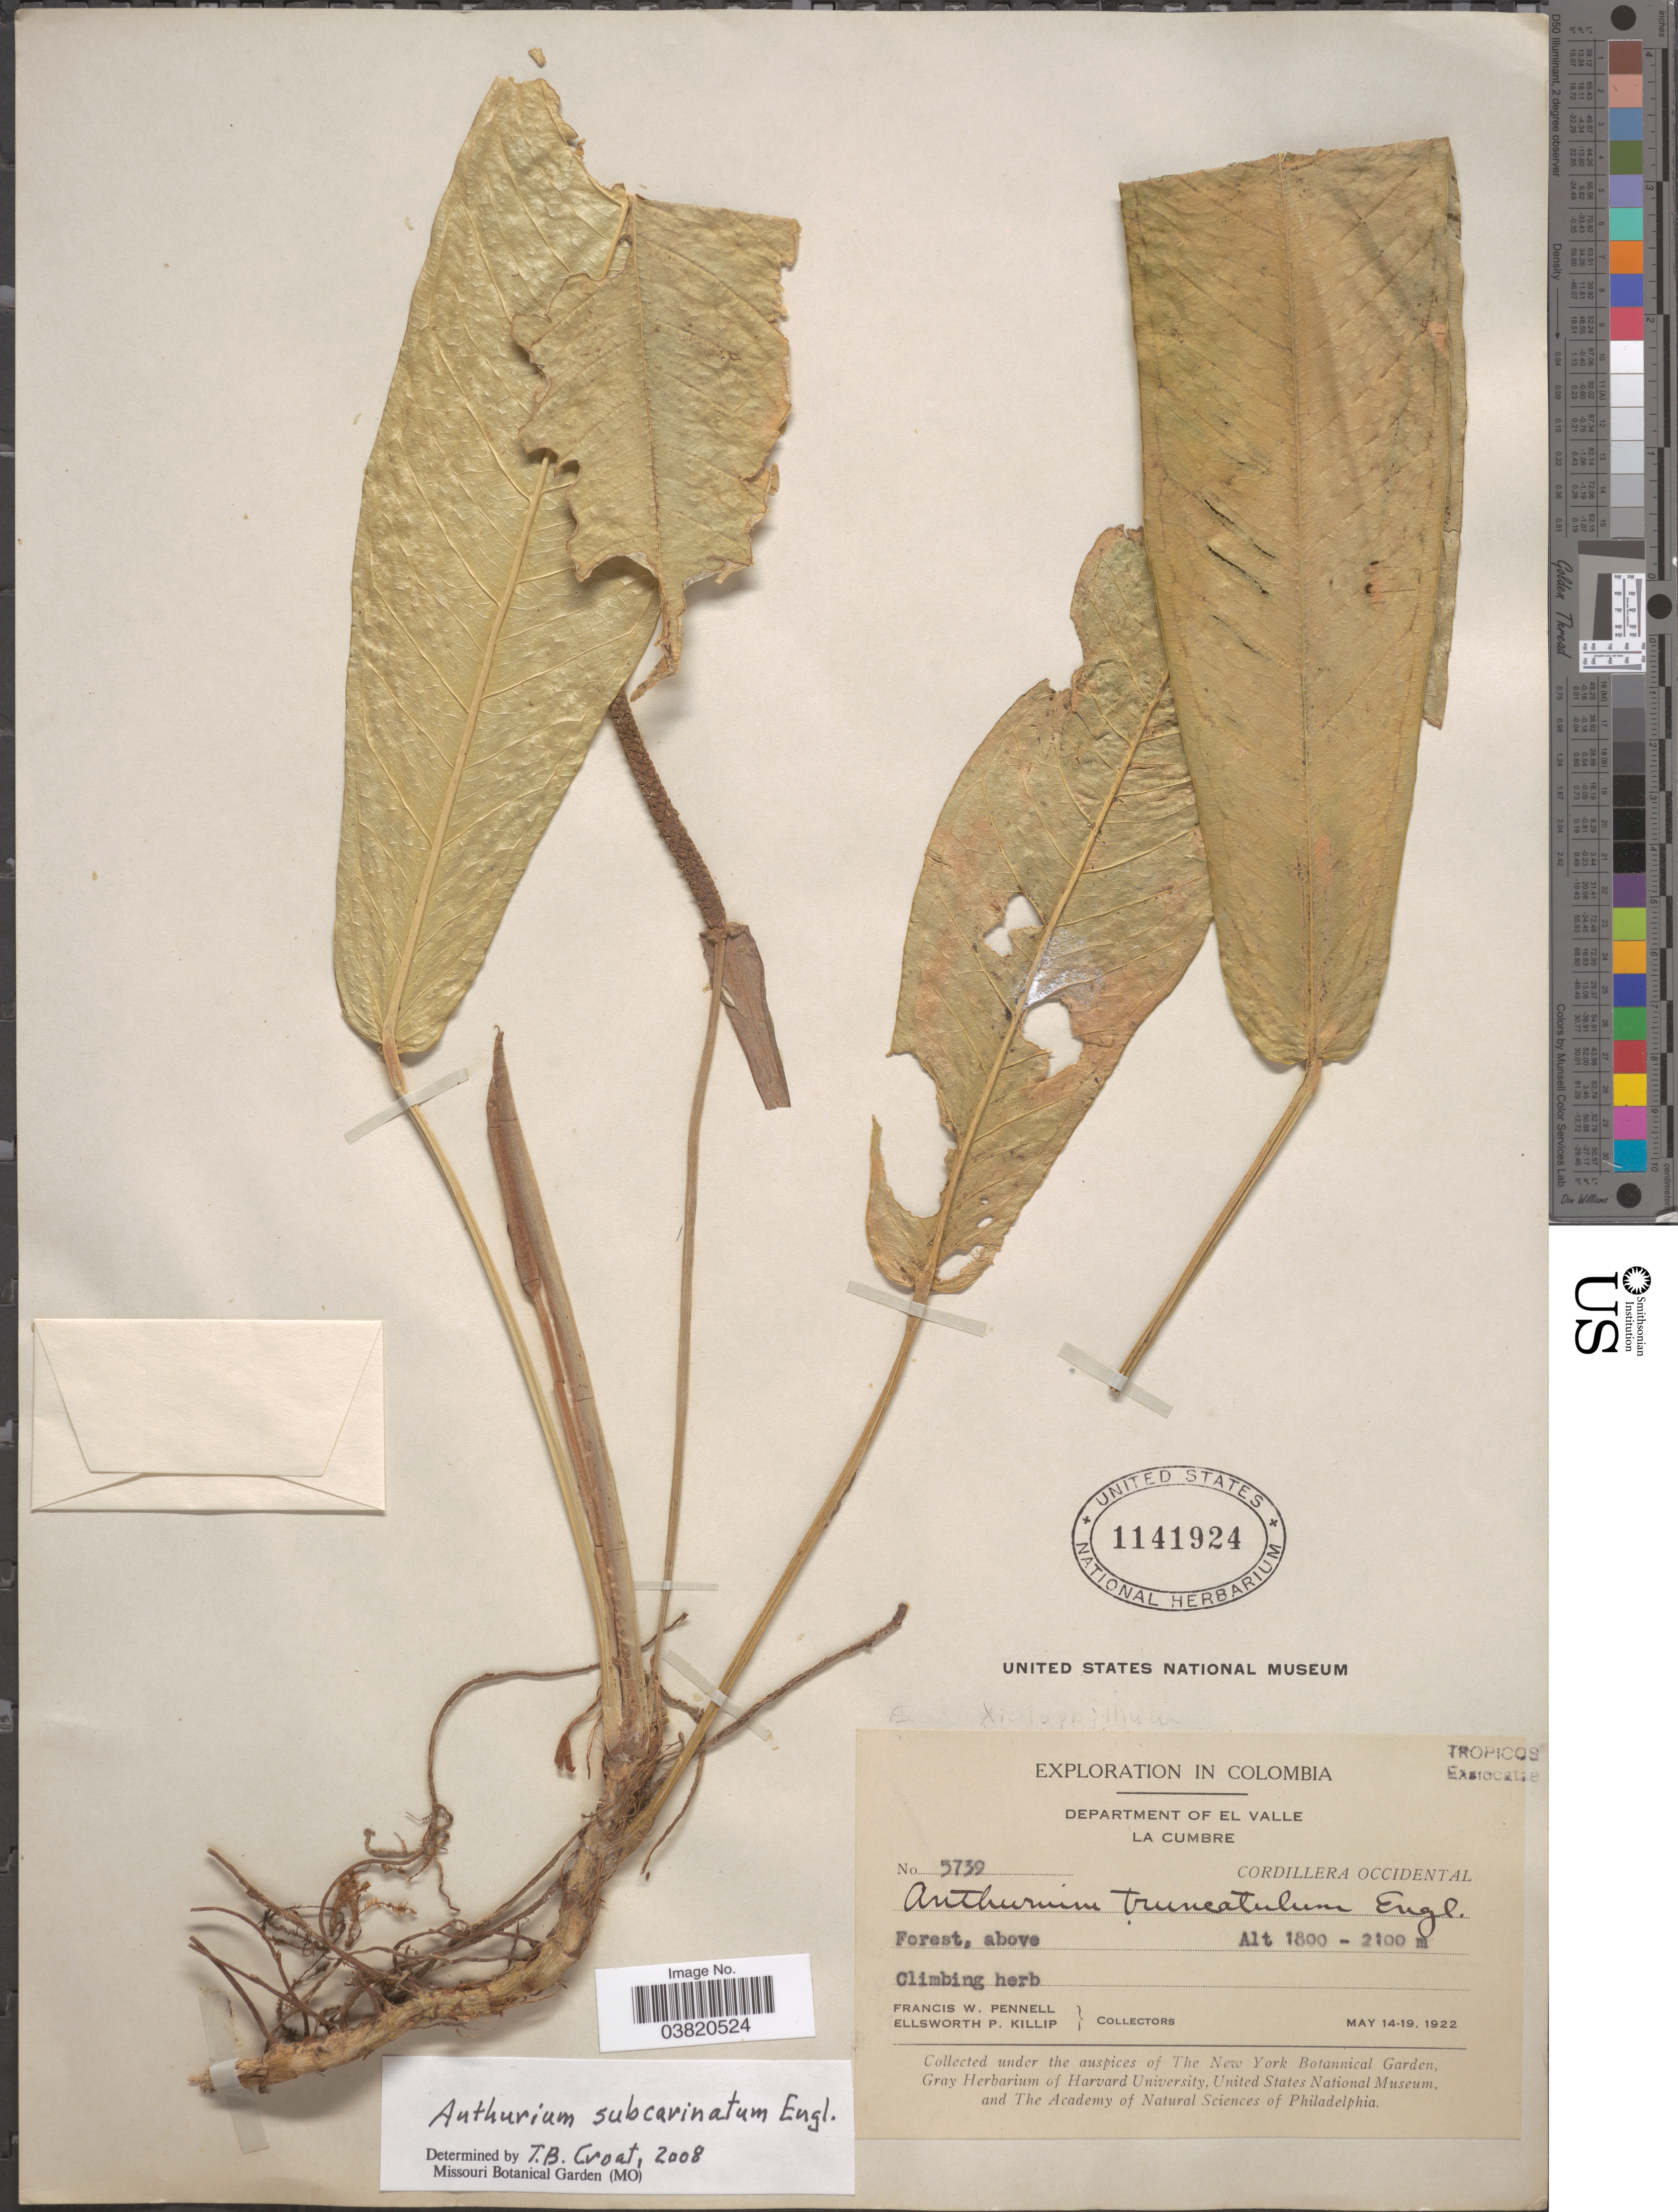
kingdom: Plantae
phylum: Tracheophyta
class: Liliopsida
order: Alismatales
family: Araceae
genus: Anthurium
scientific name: Anthurium subcarinatum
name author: Engl.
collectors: F. W. Pennell & E. P. Killip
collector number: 5739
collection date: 1922-05-14/1922-05-19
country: Colombia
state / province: Valle del Cauca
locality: Department of El Valle. La Cumbre. Cordillera Occidental.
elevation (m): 1800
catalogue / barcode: US 1141924